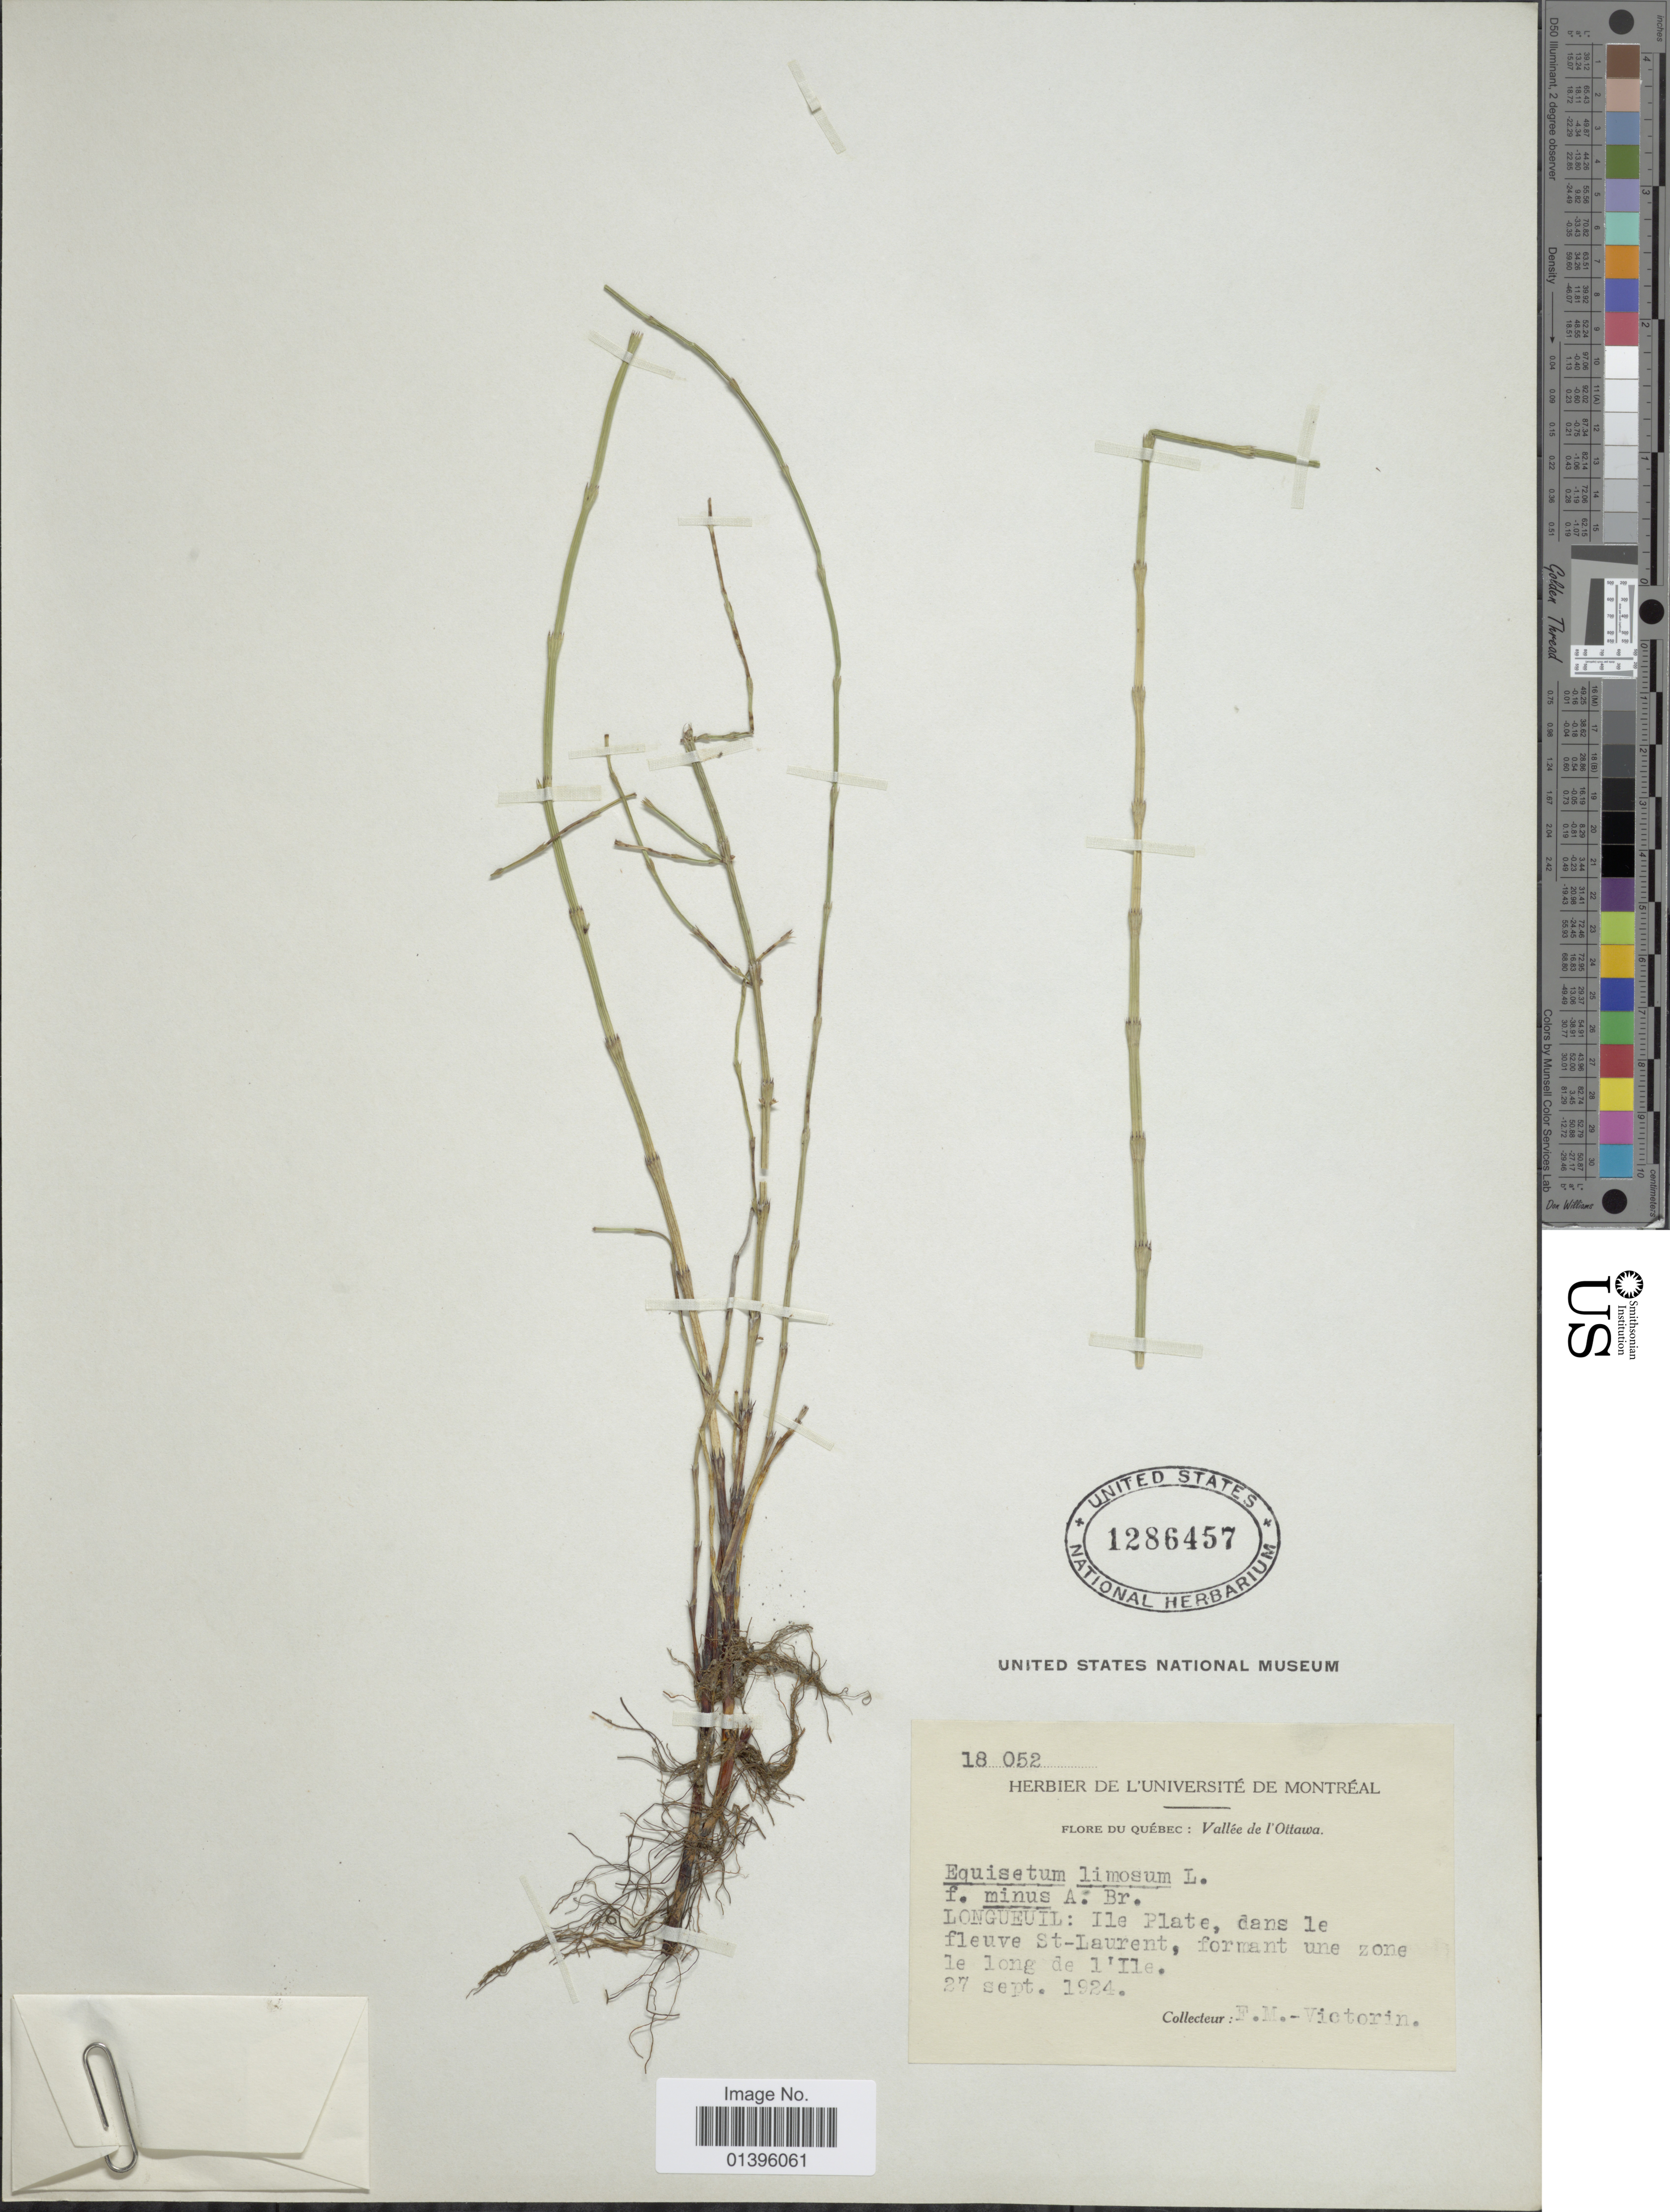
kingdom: Plantae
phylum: Tracheophyta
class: Polypodiopsida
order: Equisetales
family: Equisetaceae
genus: Equisetum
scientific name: Equisetum fluviatile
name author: L.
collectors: Fr. Marie-Victorin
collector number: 18052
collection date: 1924-09-27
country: Canada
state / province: Quebec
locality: Vallée de l'Ottawa. Longueuil: Ile Plate, dans le fleuve St-Laurent, formant une zone le long de l'Ile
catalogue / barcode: US 1286457